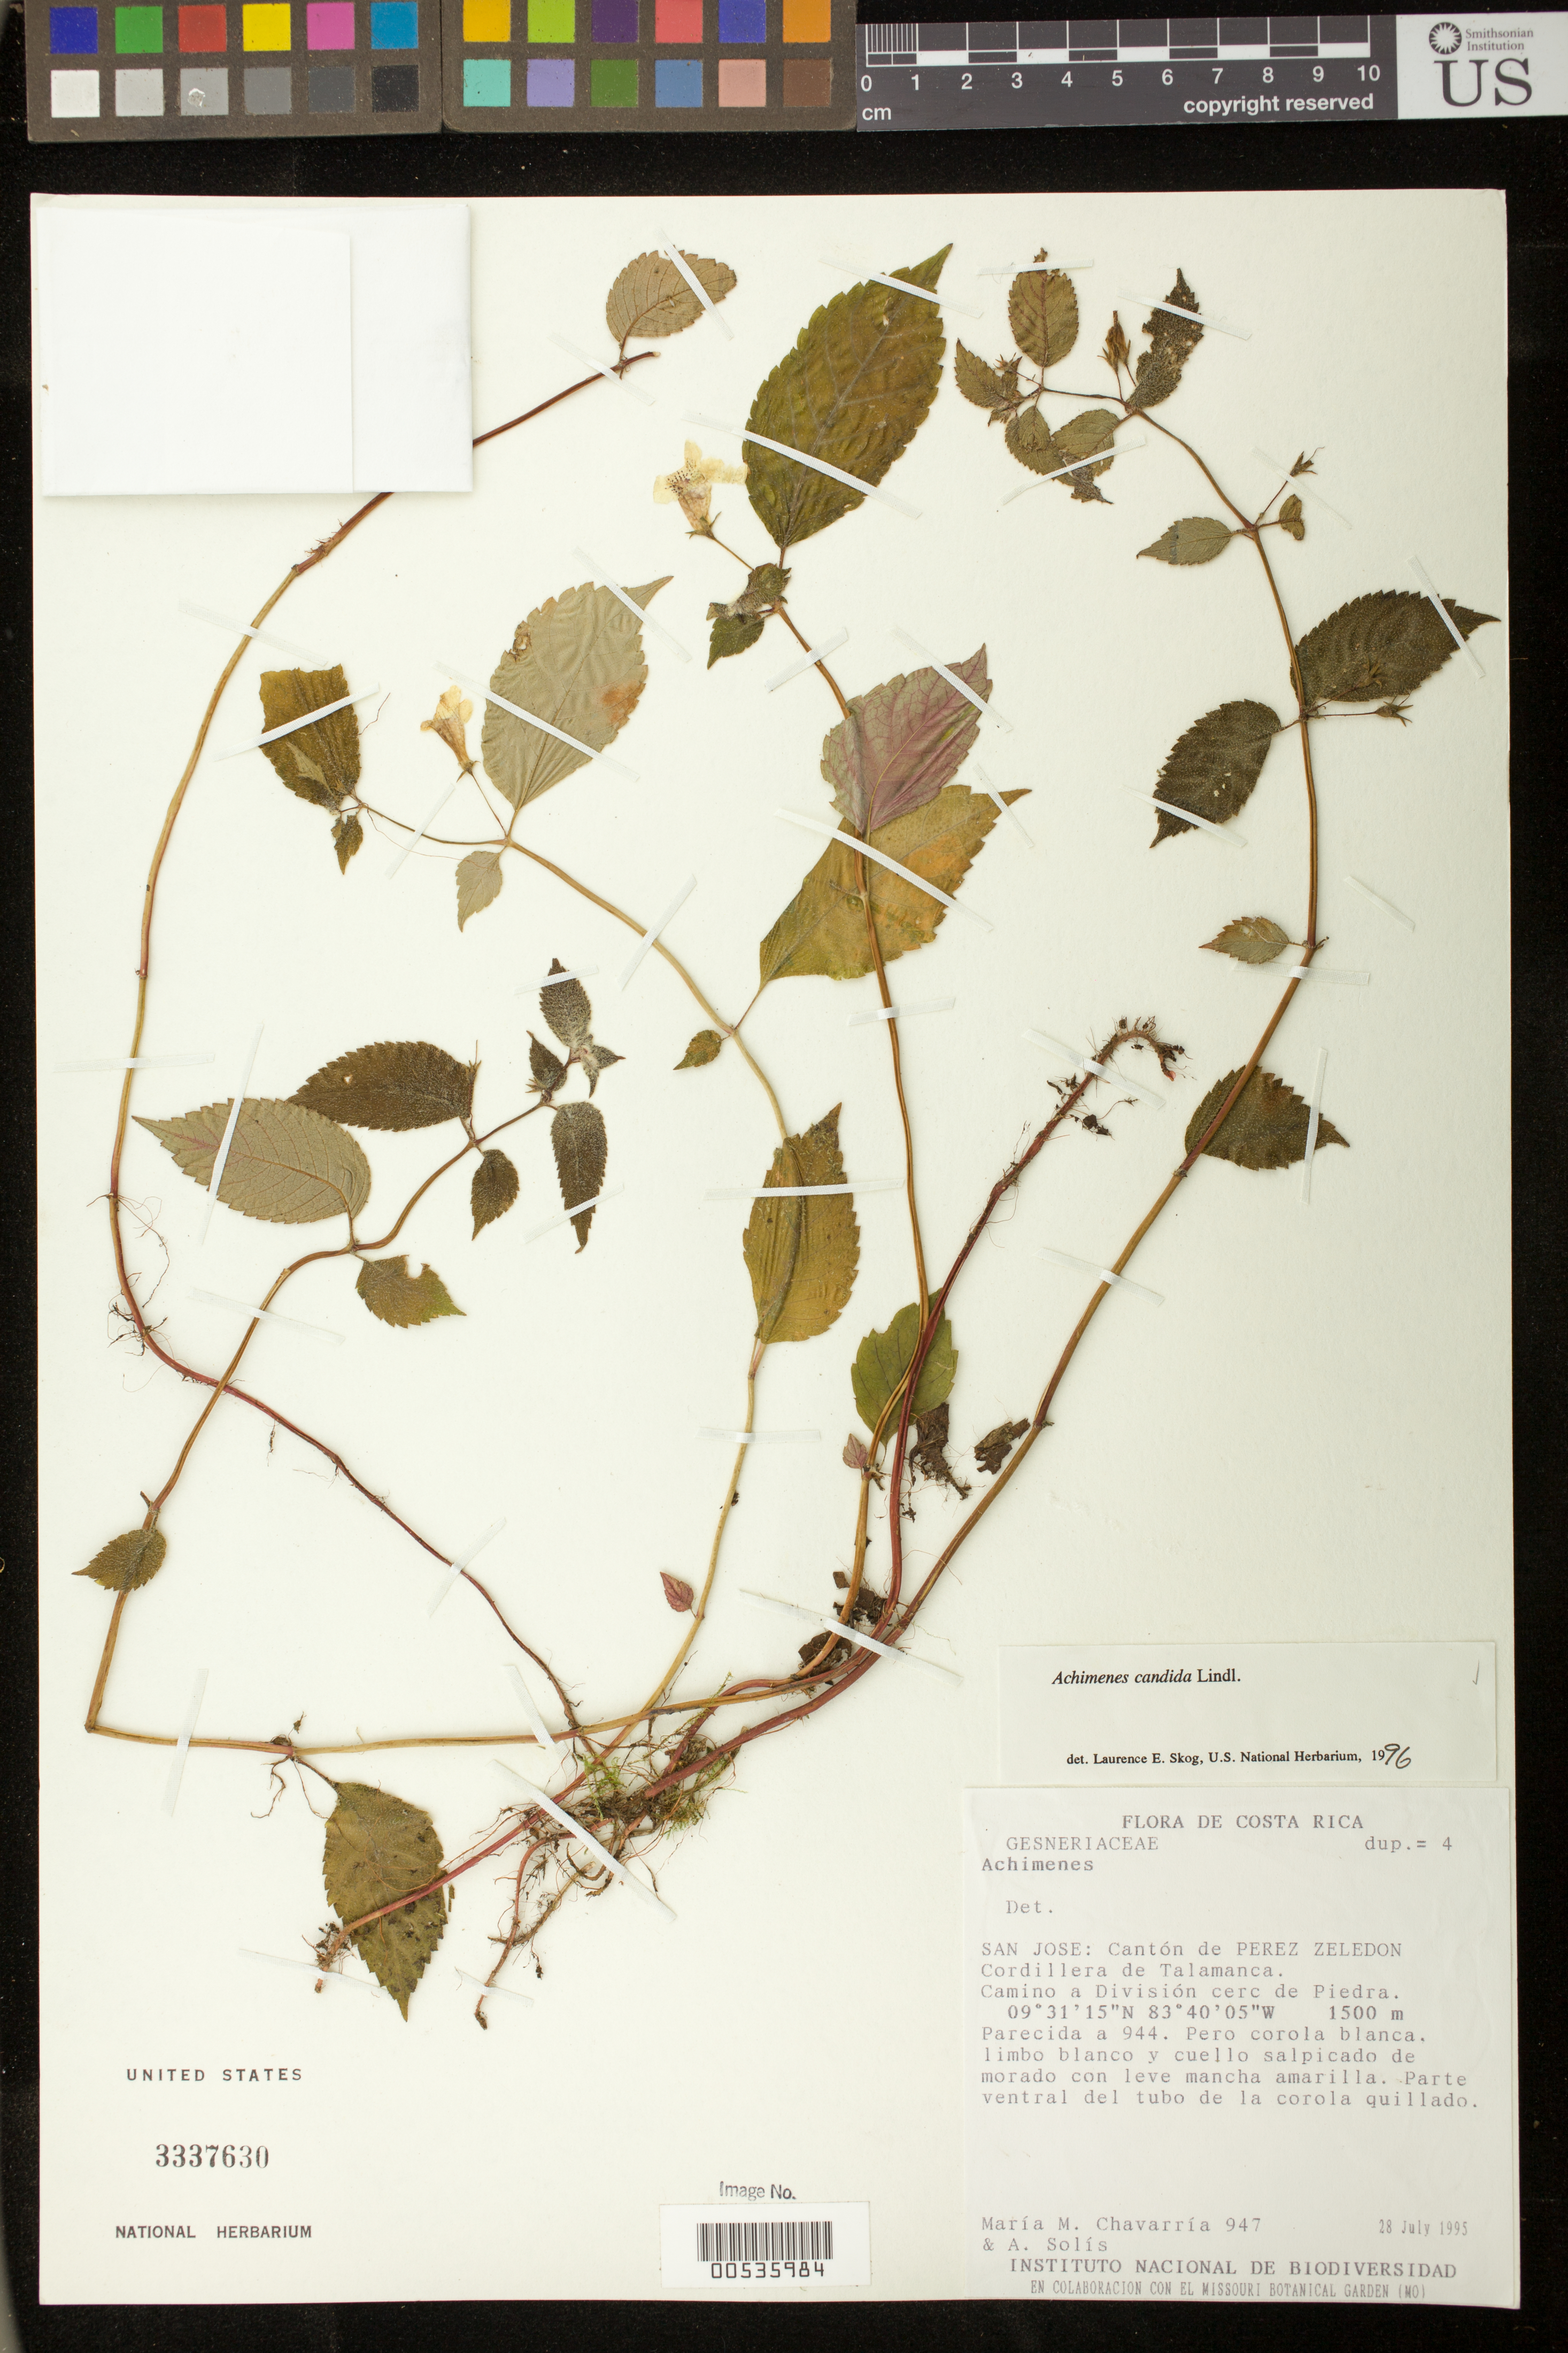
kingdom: Plantae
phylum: Tracheophyta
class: Magnoliopsida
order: Lamiales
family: Gesneriaceae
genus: Achimenes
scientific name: Achimenes candida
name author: Lindl.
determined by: Skog, Laurence E.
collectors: M. Chavarría & A. Solís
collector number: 947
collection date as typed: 28 Jul 1995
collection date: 1995-07-28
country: Costa Rica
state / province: San José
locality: Cantón de Perez Zeledon, Cordillera de Talamanca, camino a División cerc de Piedra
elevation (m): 1500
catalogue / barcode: US 3337630